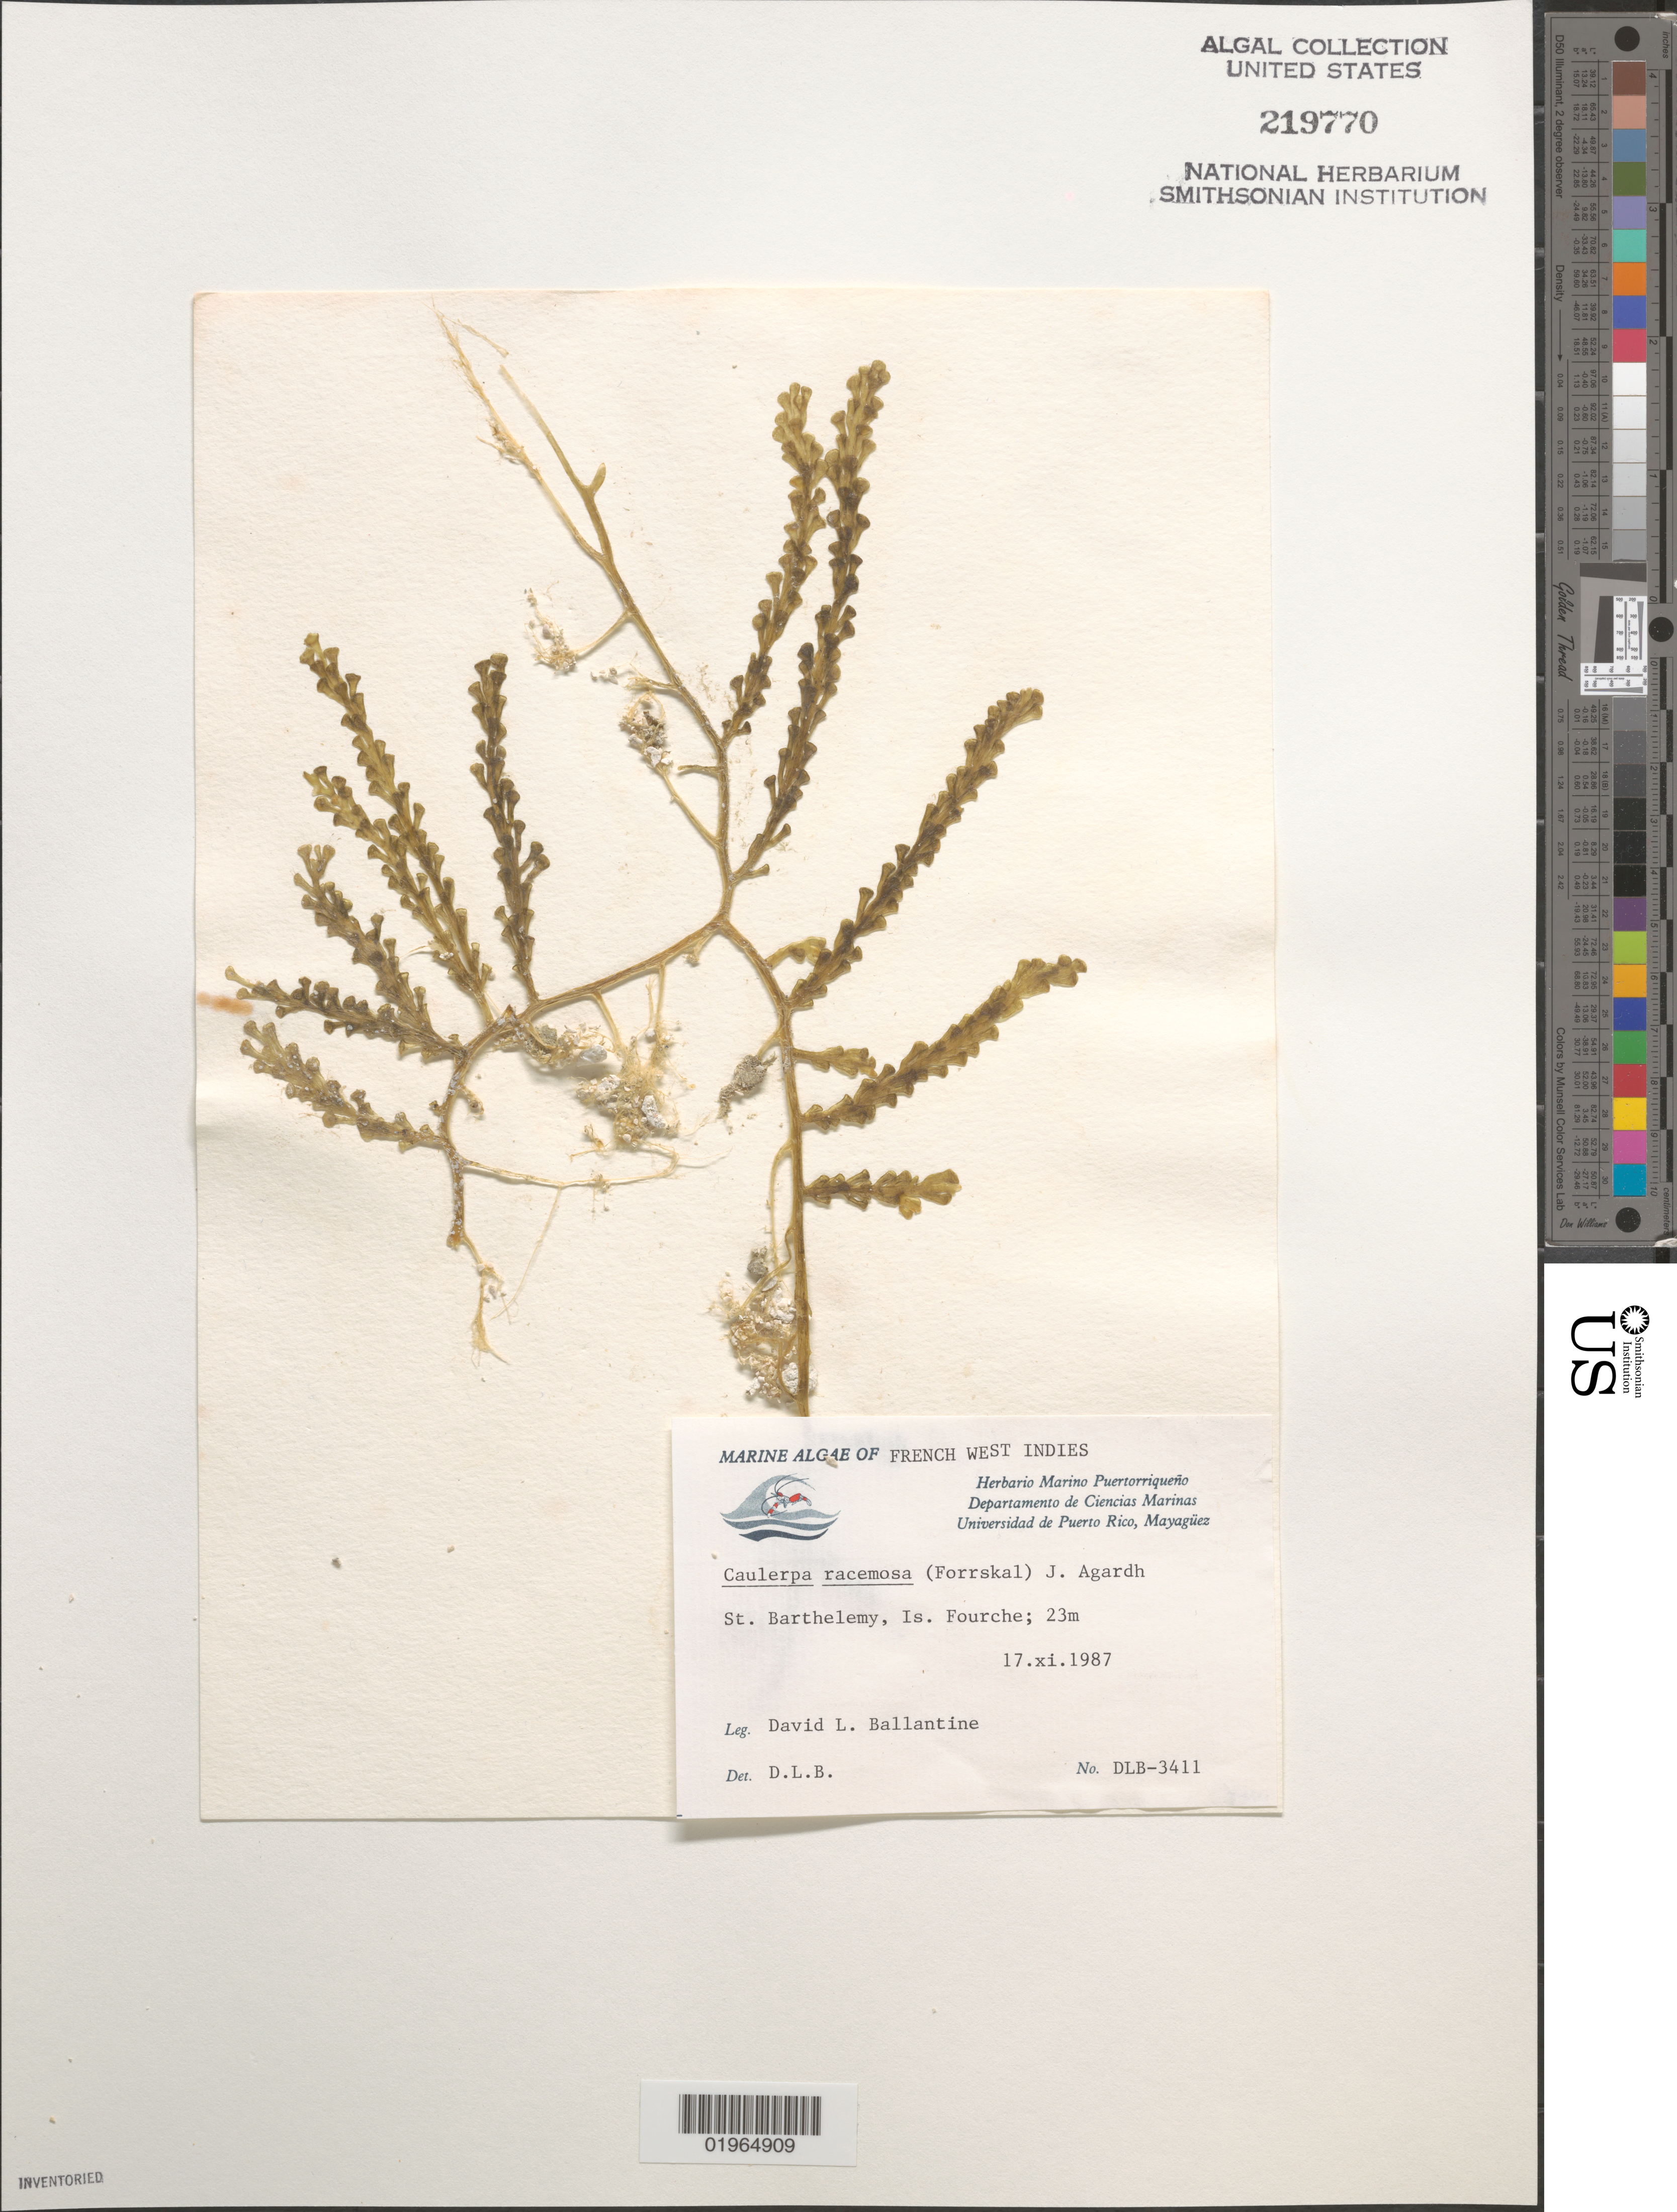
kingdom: Plantae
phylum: Chlorophyta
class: Ulvophyceae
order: Bryopsidales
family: Caulerpaceae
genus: Caulerpa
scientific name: Caulerpa racemosa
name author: (Forssk.) J. Agardh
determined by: Ballantine, D. L.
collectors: D.L. Ballantine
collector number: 3411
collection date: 1987-11-17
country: Saint Barthélemy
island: Ile Fourche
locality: St. Barthelemy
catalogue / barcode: US 219770